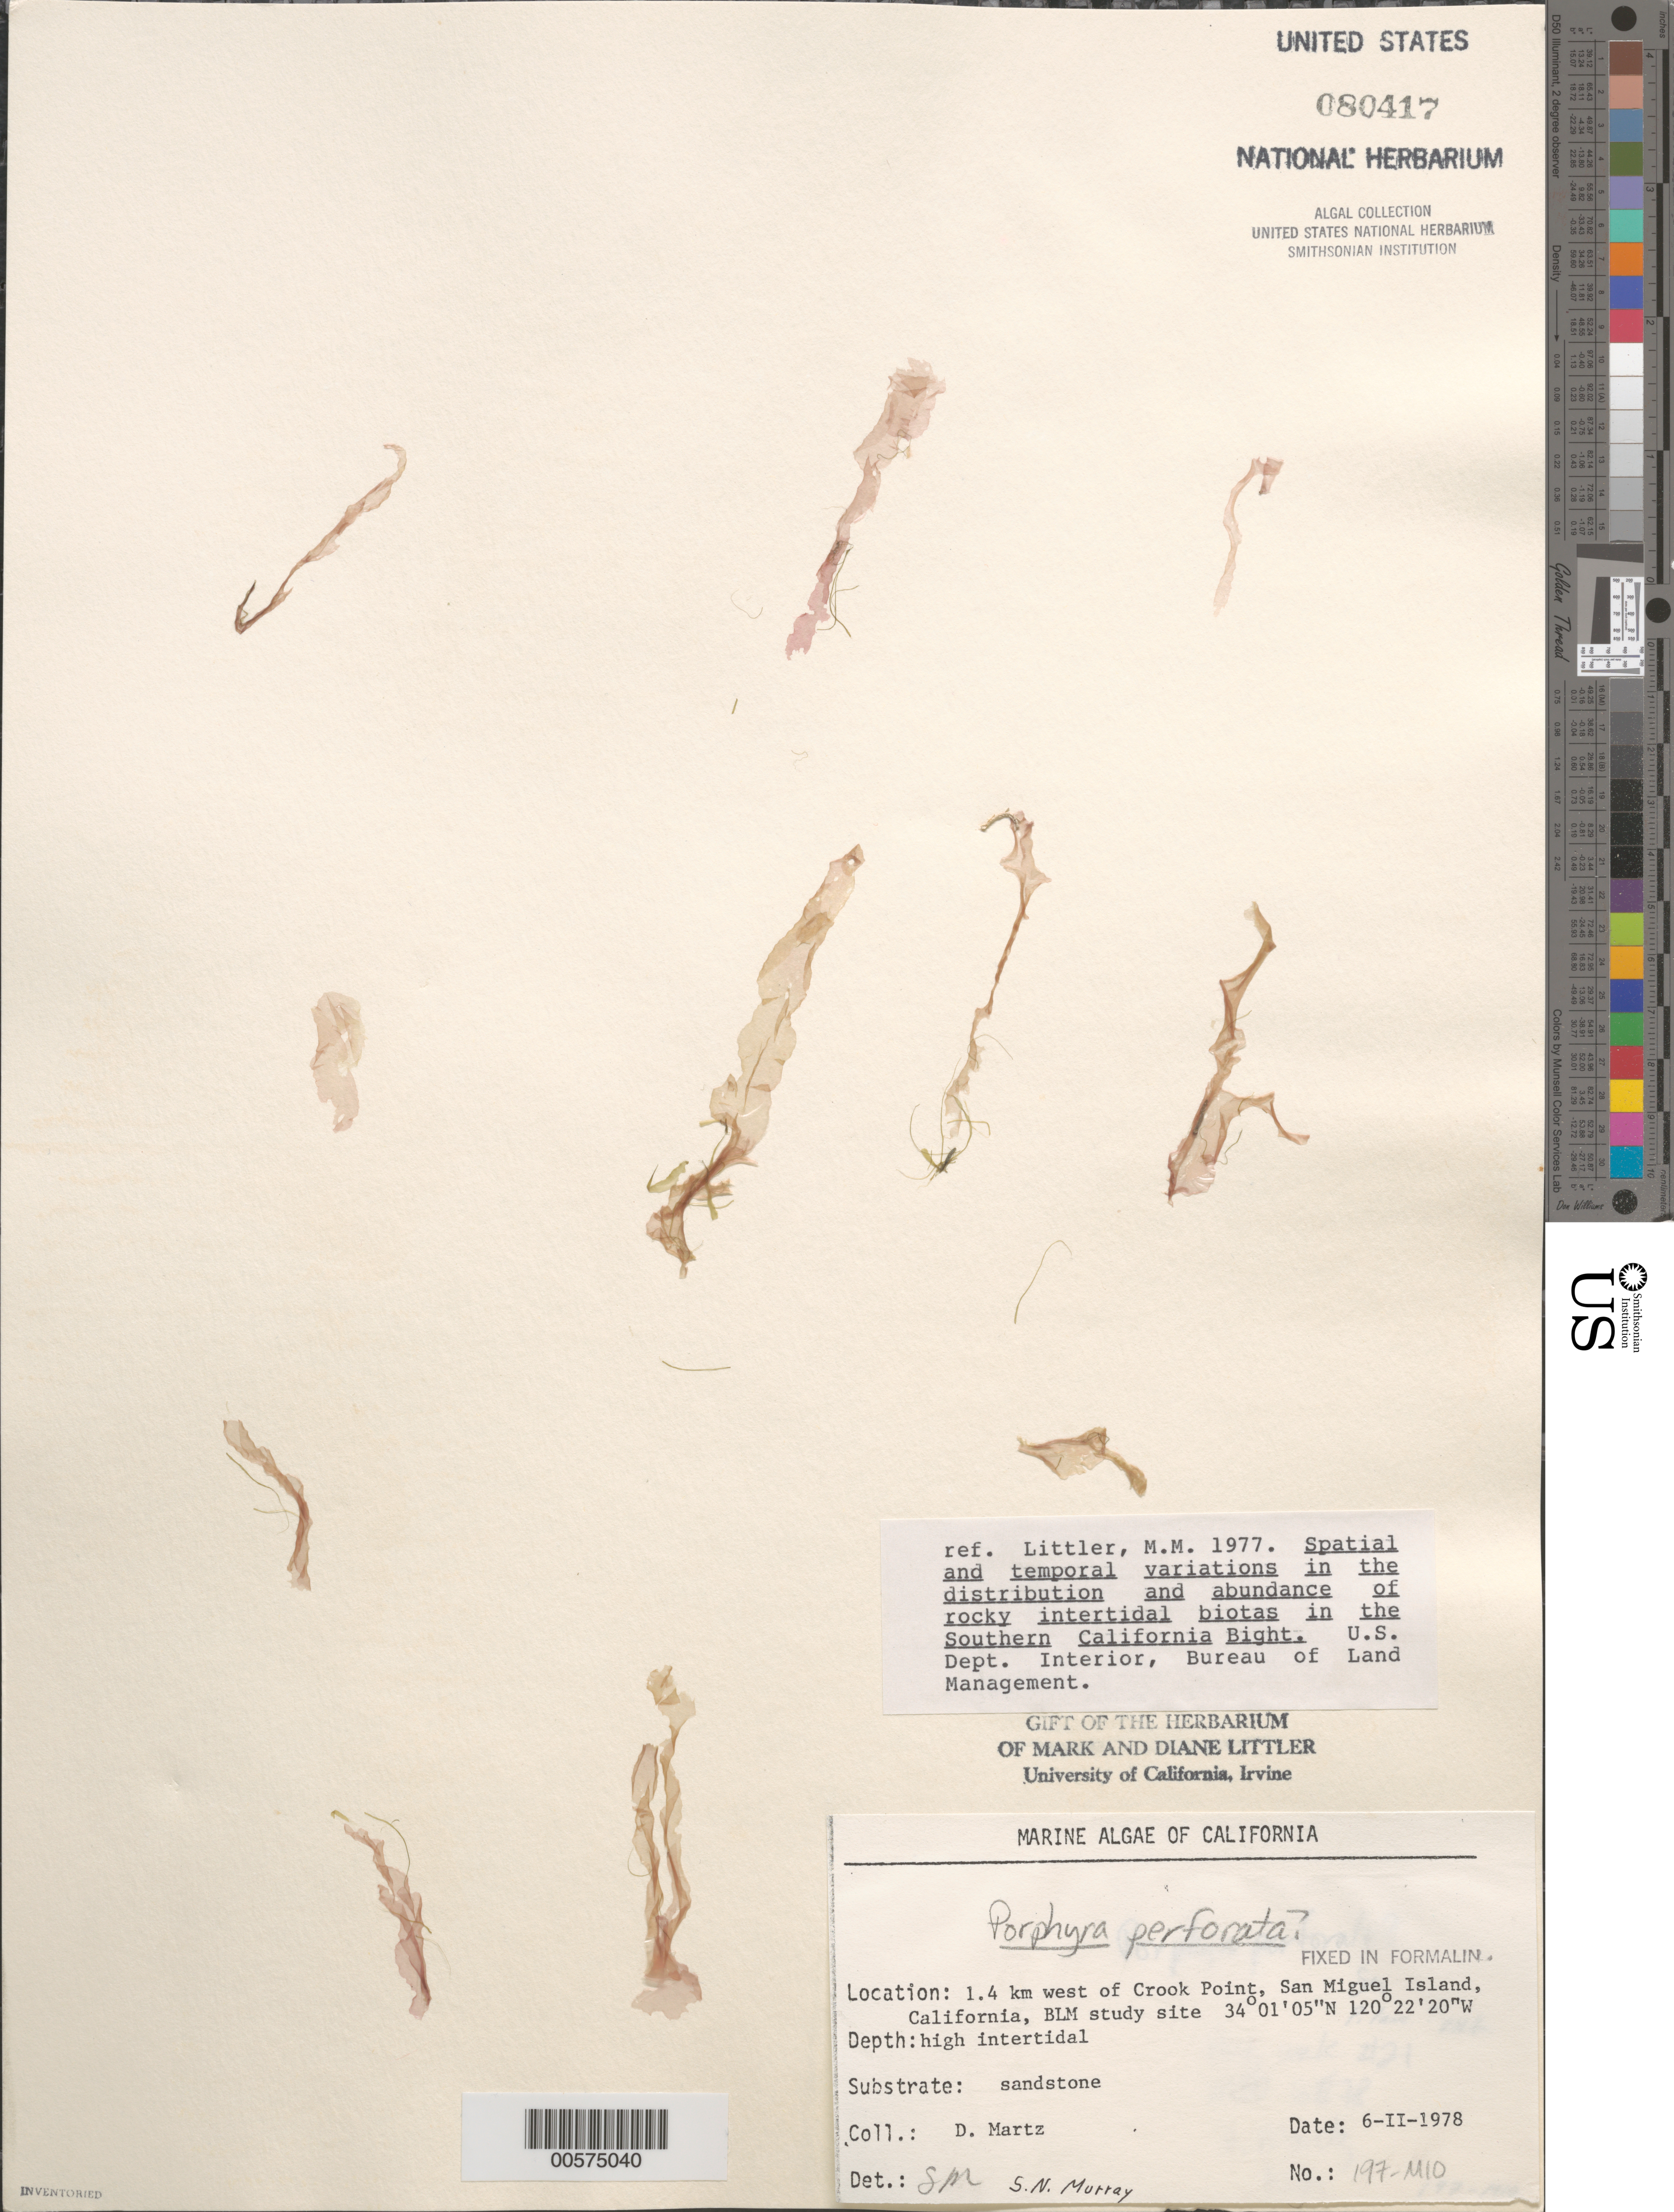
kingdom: Plantae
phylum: Rhodophyta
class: Bangiophyceae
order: Bangiales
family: Bangiaceae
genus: Pyropia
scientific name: Pyropia perforata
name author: (J. Agardh) S.C. Lindstrom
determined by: Algae name updating Project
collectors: D. Martz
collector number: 197-mio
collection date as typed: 06 Feb 1978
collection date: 1978-02-06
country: United States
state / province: California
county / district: Santa Barbara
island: San Miguel Island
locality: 1.4 km north of Crook Point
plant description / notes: BLM-SOCALBIGHT Rocky Intertidal Survey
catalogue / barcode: US 80417